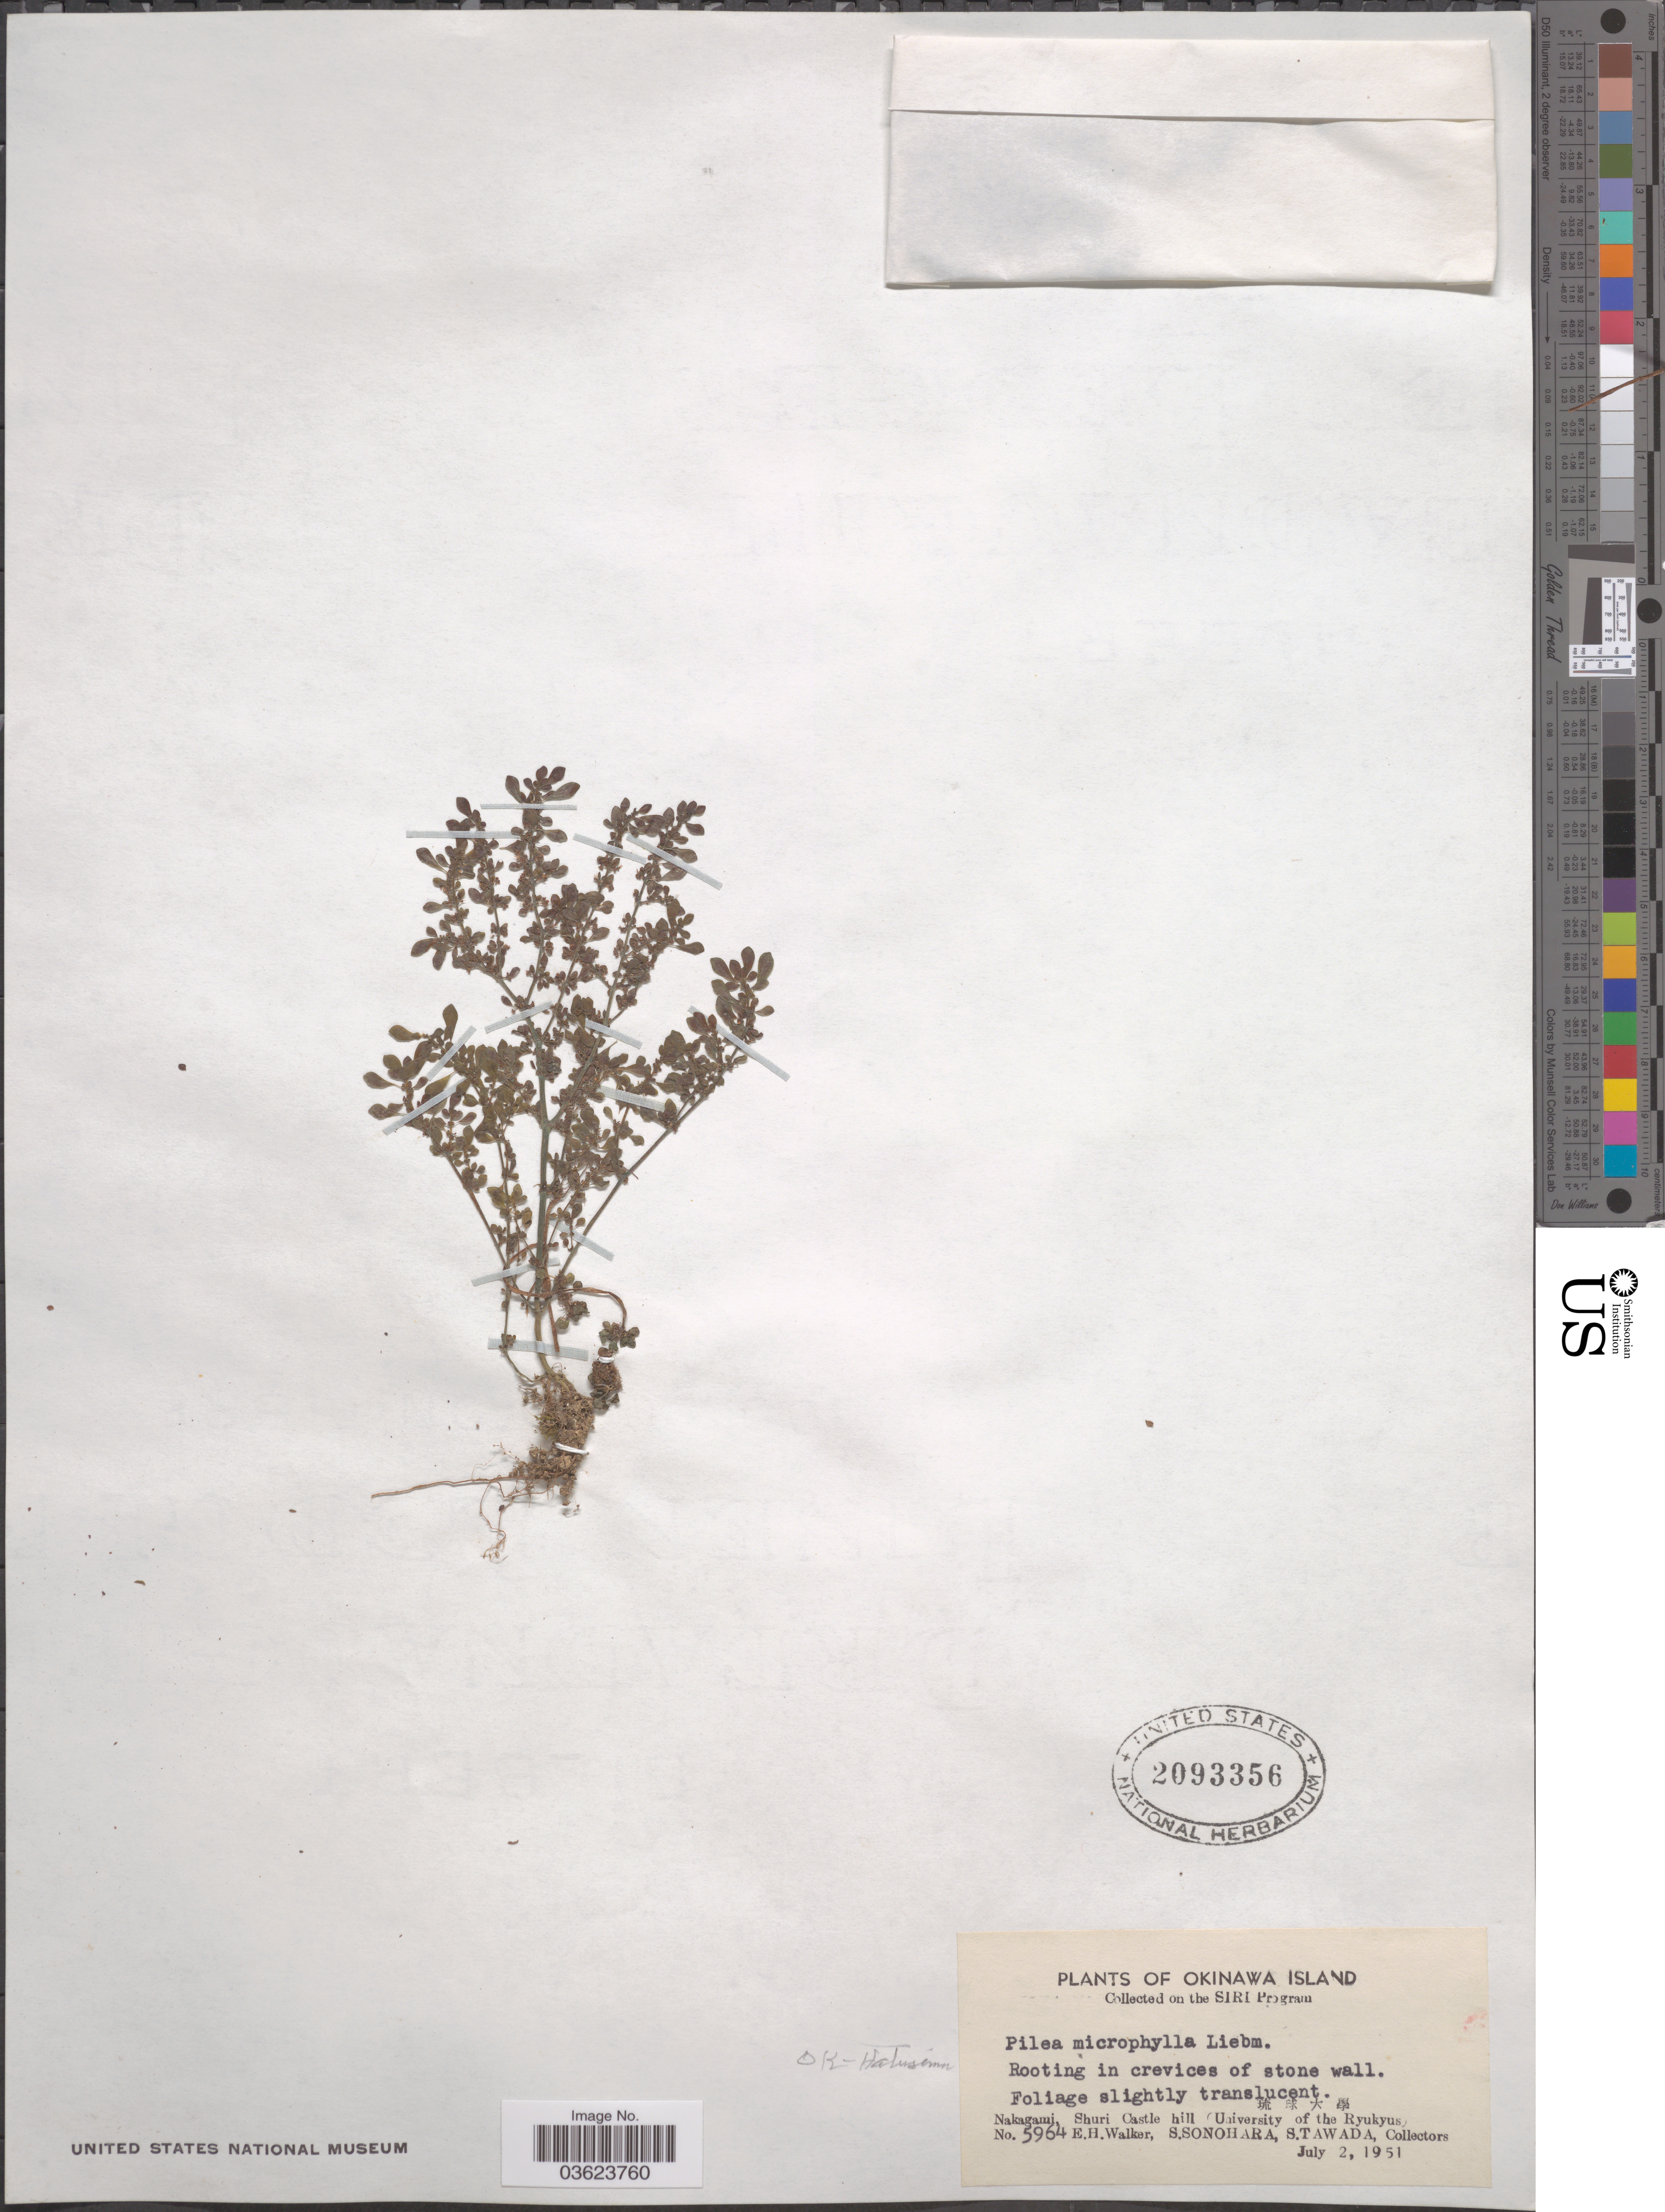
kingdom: Plantae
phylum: Tracheophyta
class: Magnoliopsida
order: Rosales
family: Urticaceae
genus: Pilea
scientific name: Pilea microphylla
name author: (L.) Liebm.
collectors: E. H. Walker, S. Sonohara & S. Tawada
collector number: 5964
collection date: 1951-07-02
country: Japan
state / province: Okinawa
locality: Okinawa Islands. Nakagami, Shuri Castle hill (University of the Ryukyus).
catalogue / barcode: US 2093356